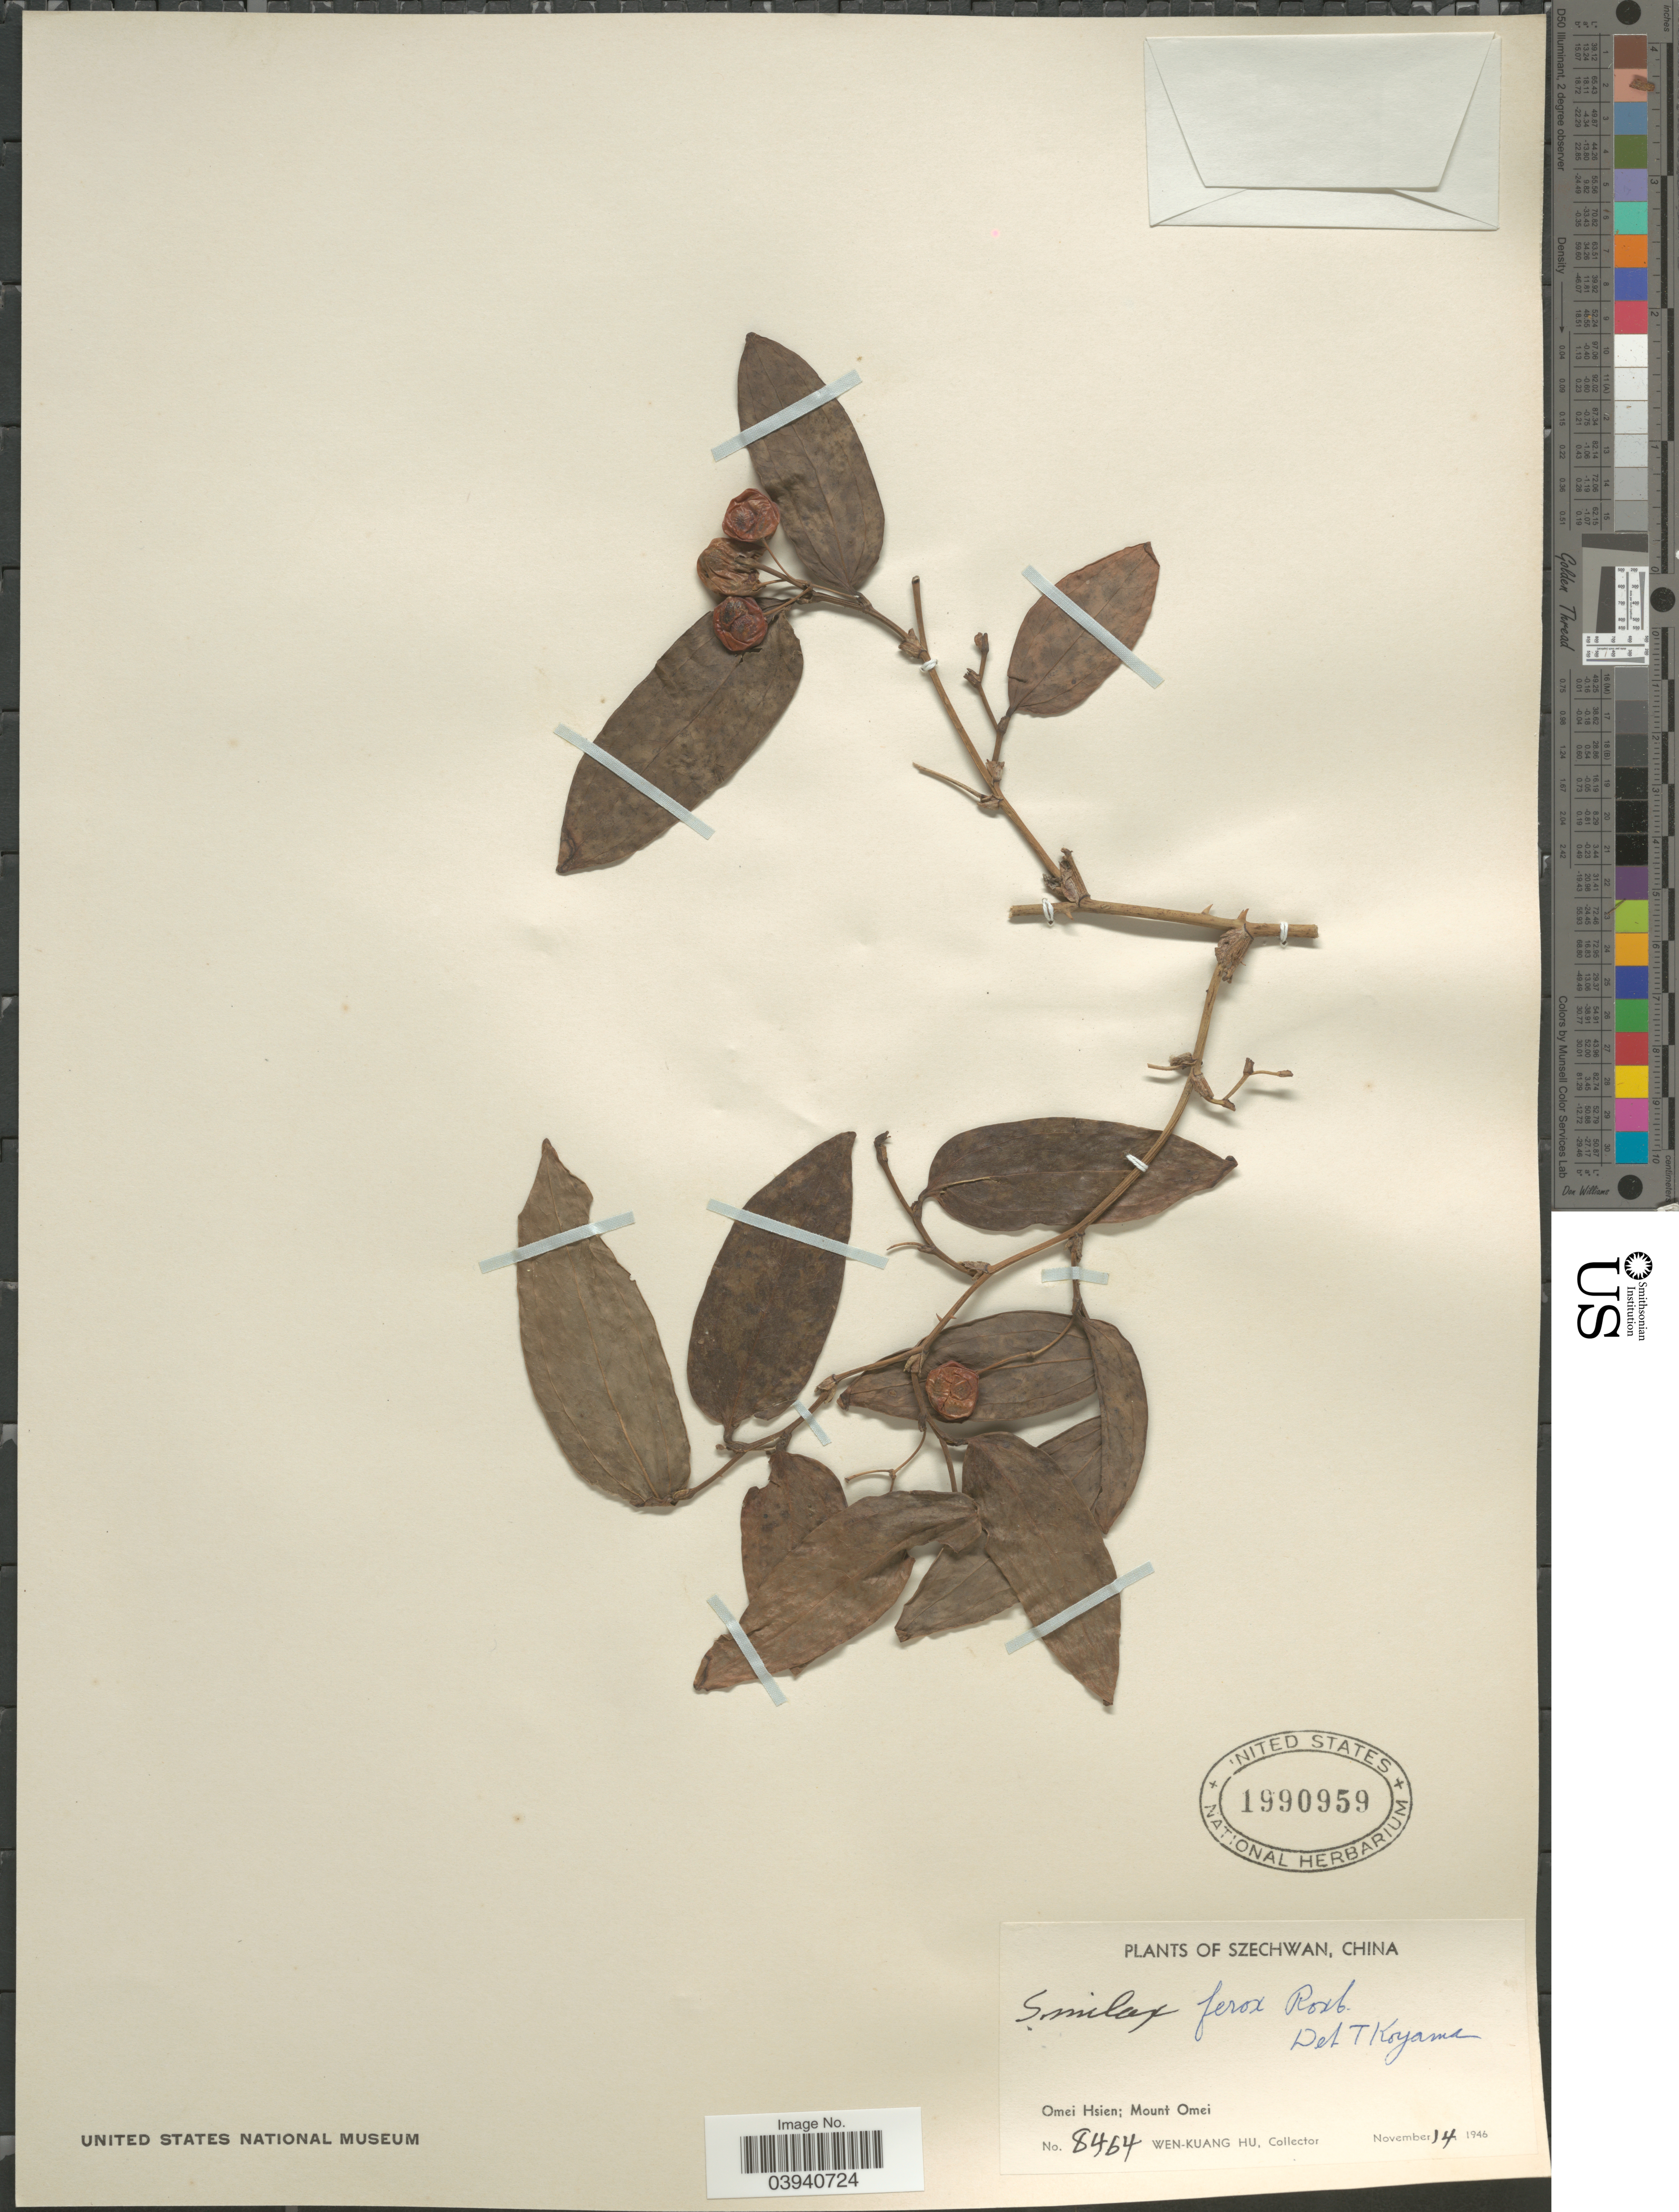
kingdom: Plantae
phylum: Tracheophyta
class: Liliopsida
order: Liliales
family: Smilacaceae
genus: Smilax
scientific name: Smilax ferox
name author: Wall. ex Kunth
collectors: W. K. Hu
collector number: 8464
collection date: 1946-11-14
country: China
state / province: Sichuan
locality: Szechwan. Omei Hsien; Mount Omei.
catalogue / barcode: US 1990959